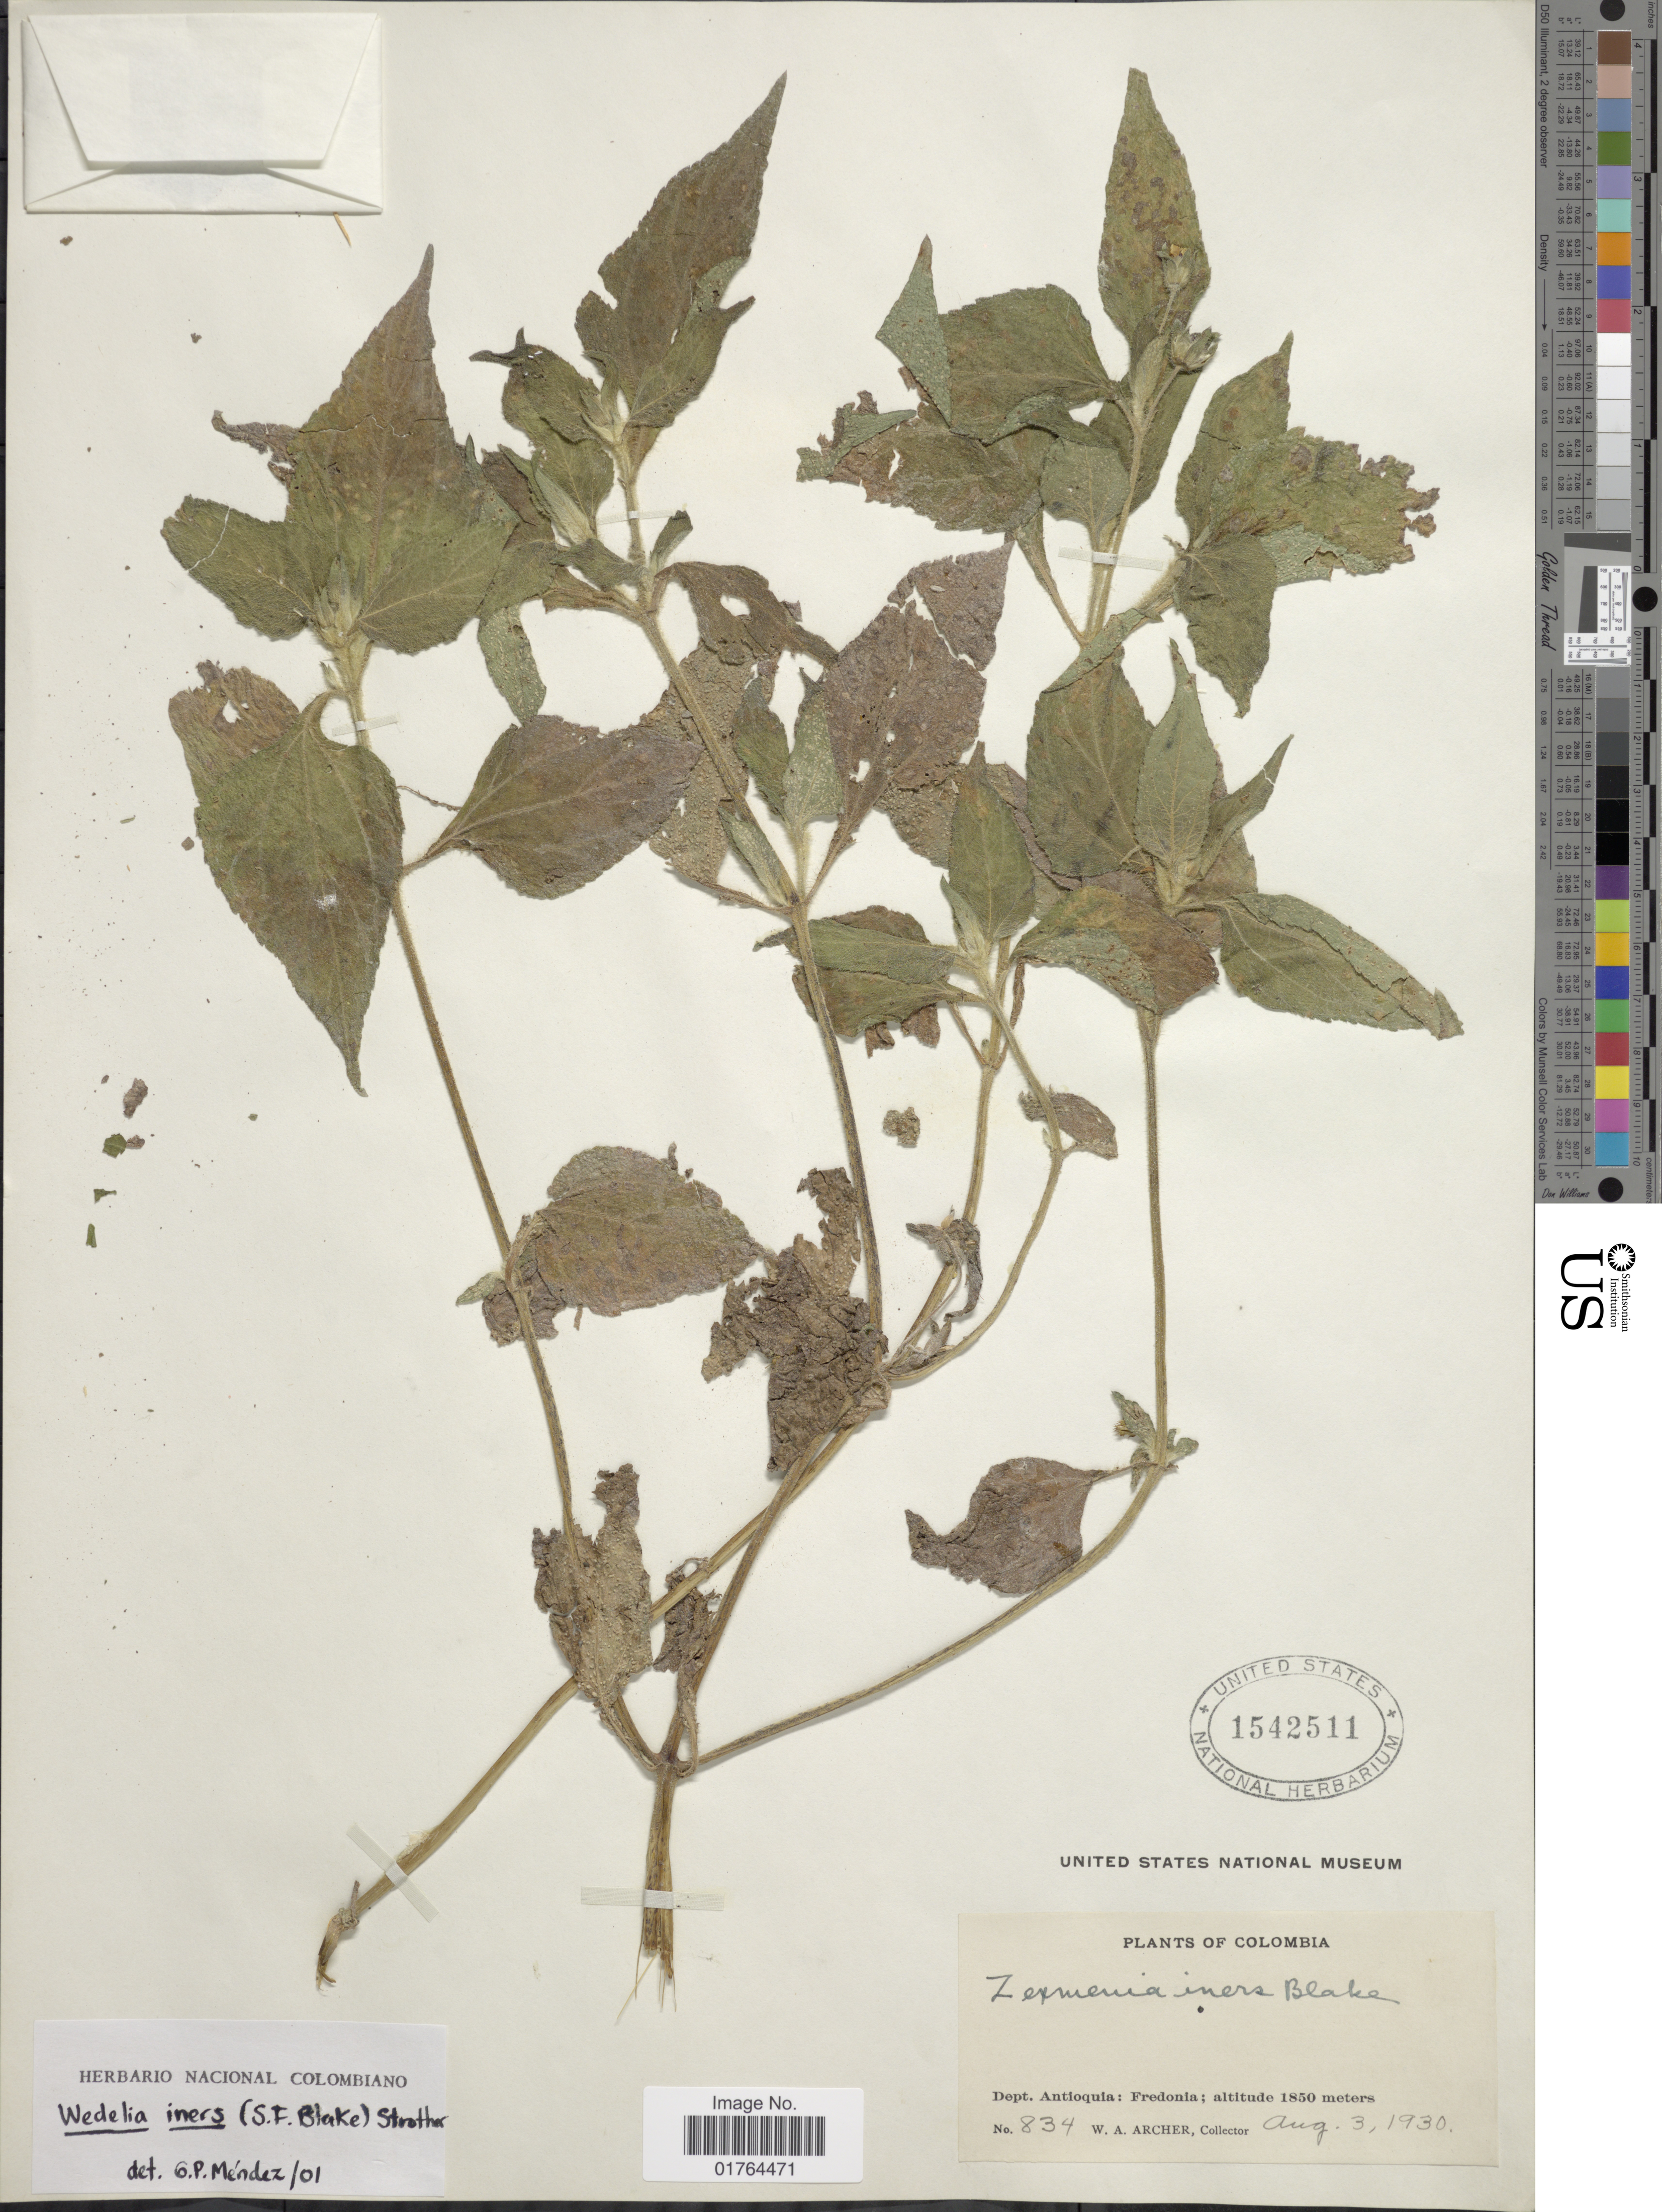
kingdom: Plantae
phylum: Tracheophyta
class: Magnoliopsida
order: Asterales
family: Asteraceae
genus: Wedelia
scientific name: Wedelia iners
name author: (S.F. Blake) Strother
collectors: W. A. Archer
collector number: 834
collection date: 1930-08-03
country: Colombia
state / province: Antioquia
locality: Fredonia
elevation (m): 1850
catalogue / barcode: US 1542511